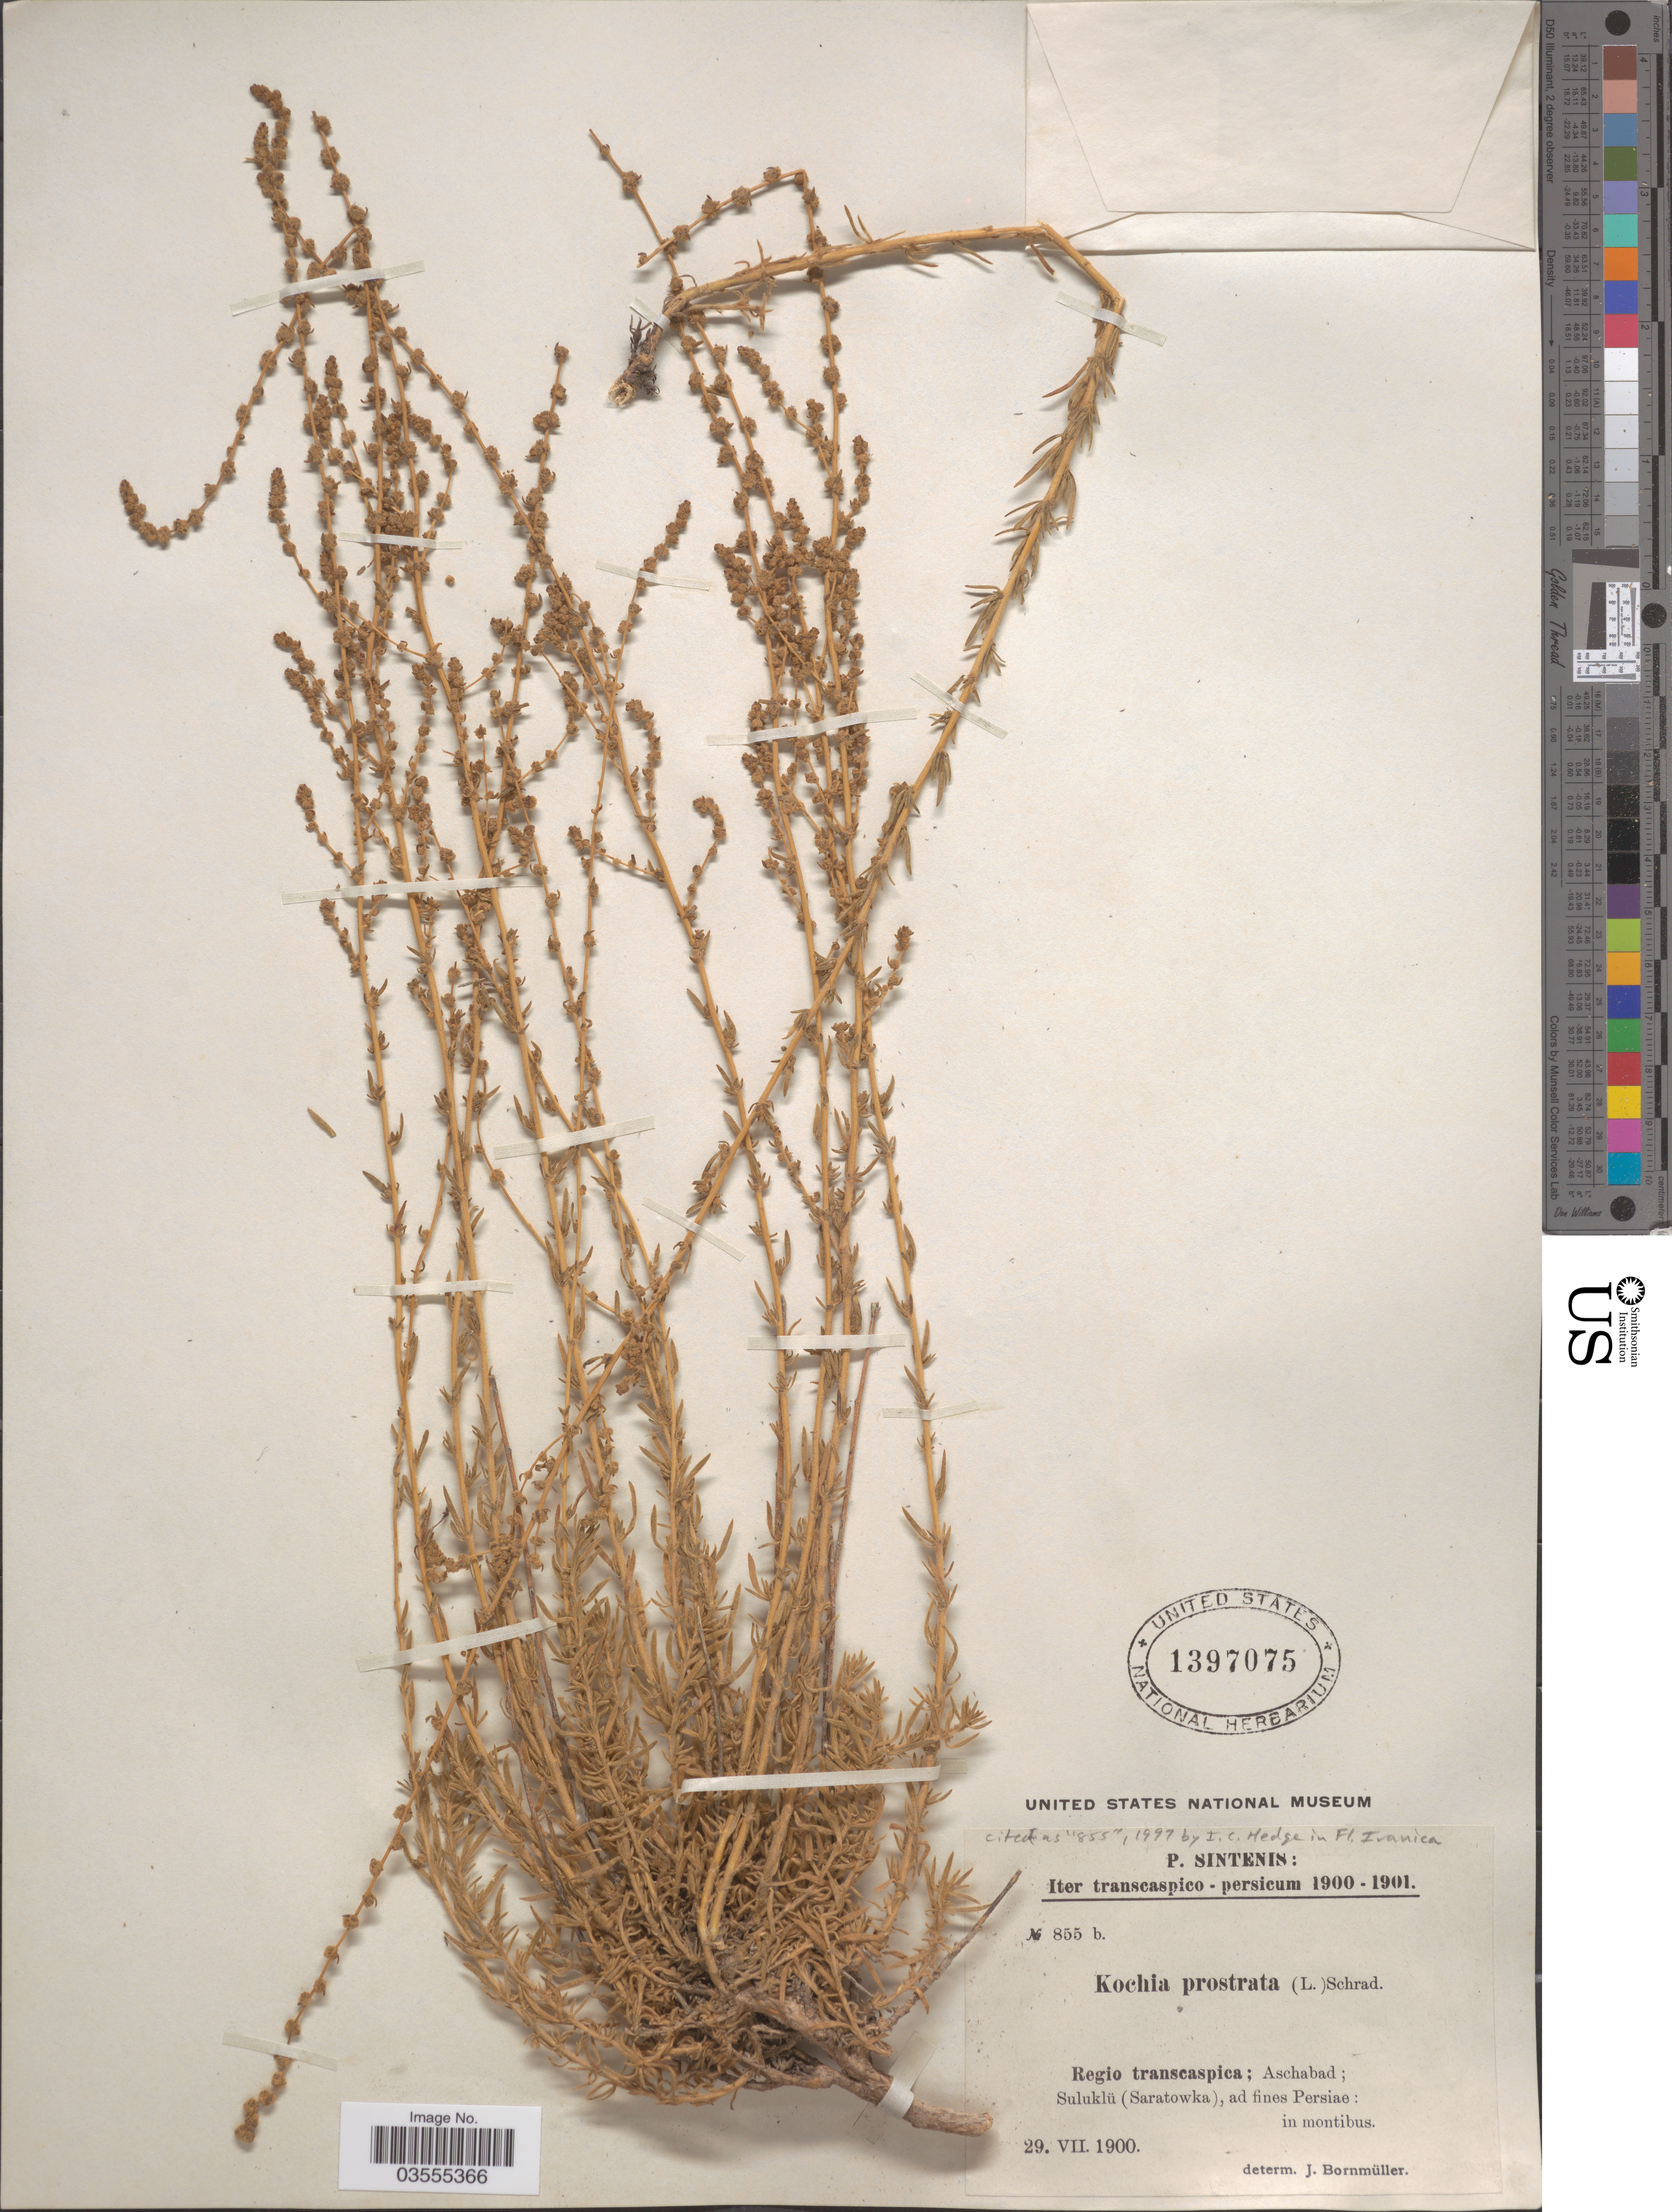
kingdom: Plantae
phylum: Tracheophyta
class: Magnoliopsida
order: Caryophyllales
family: Amaranthaceae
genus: Bassia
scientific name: Bassia prostrata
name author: (L.) Beck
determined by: U.S. National Herbarium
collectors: P. Sintenis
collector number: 855 b.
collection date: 1900-07-29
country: Turkmenistan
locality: Iter transcaspico. Regio transcaspica; Aschabad; Suluklü (Saratowka), ad fines Persiae: in montibus.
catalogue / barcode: US 1397075